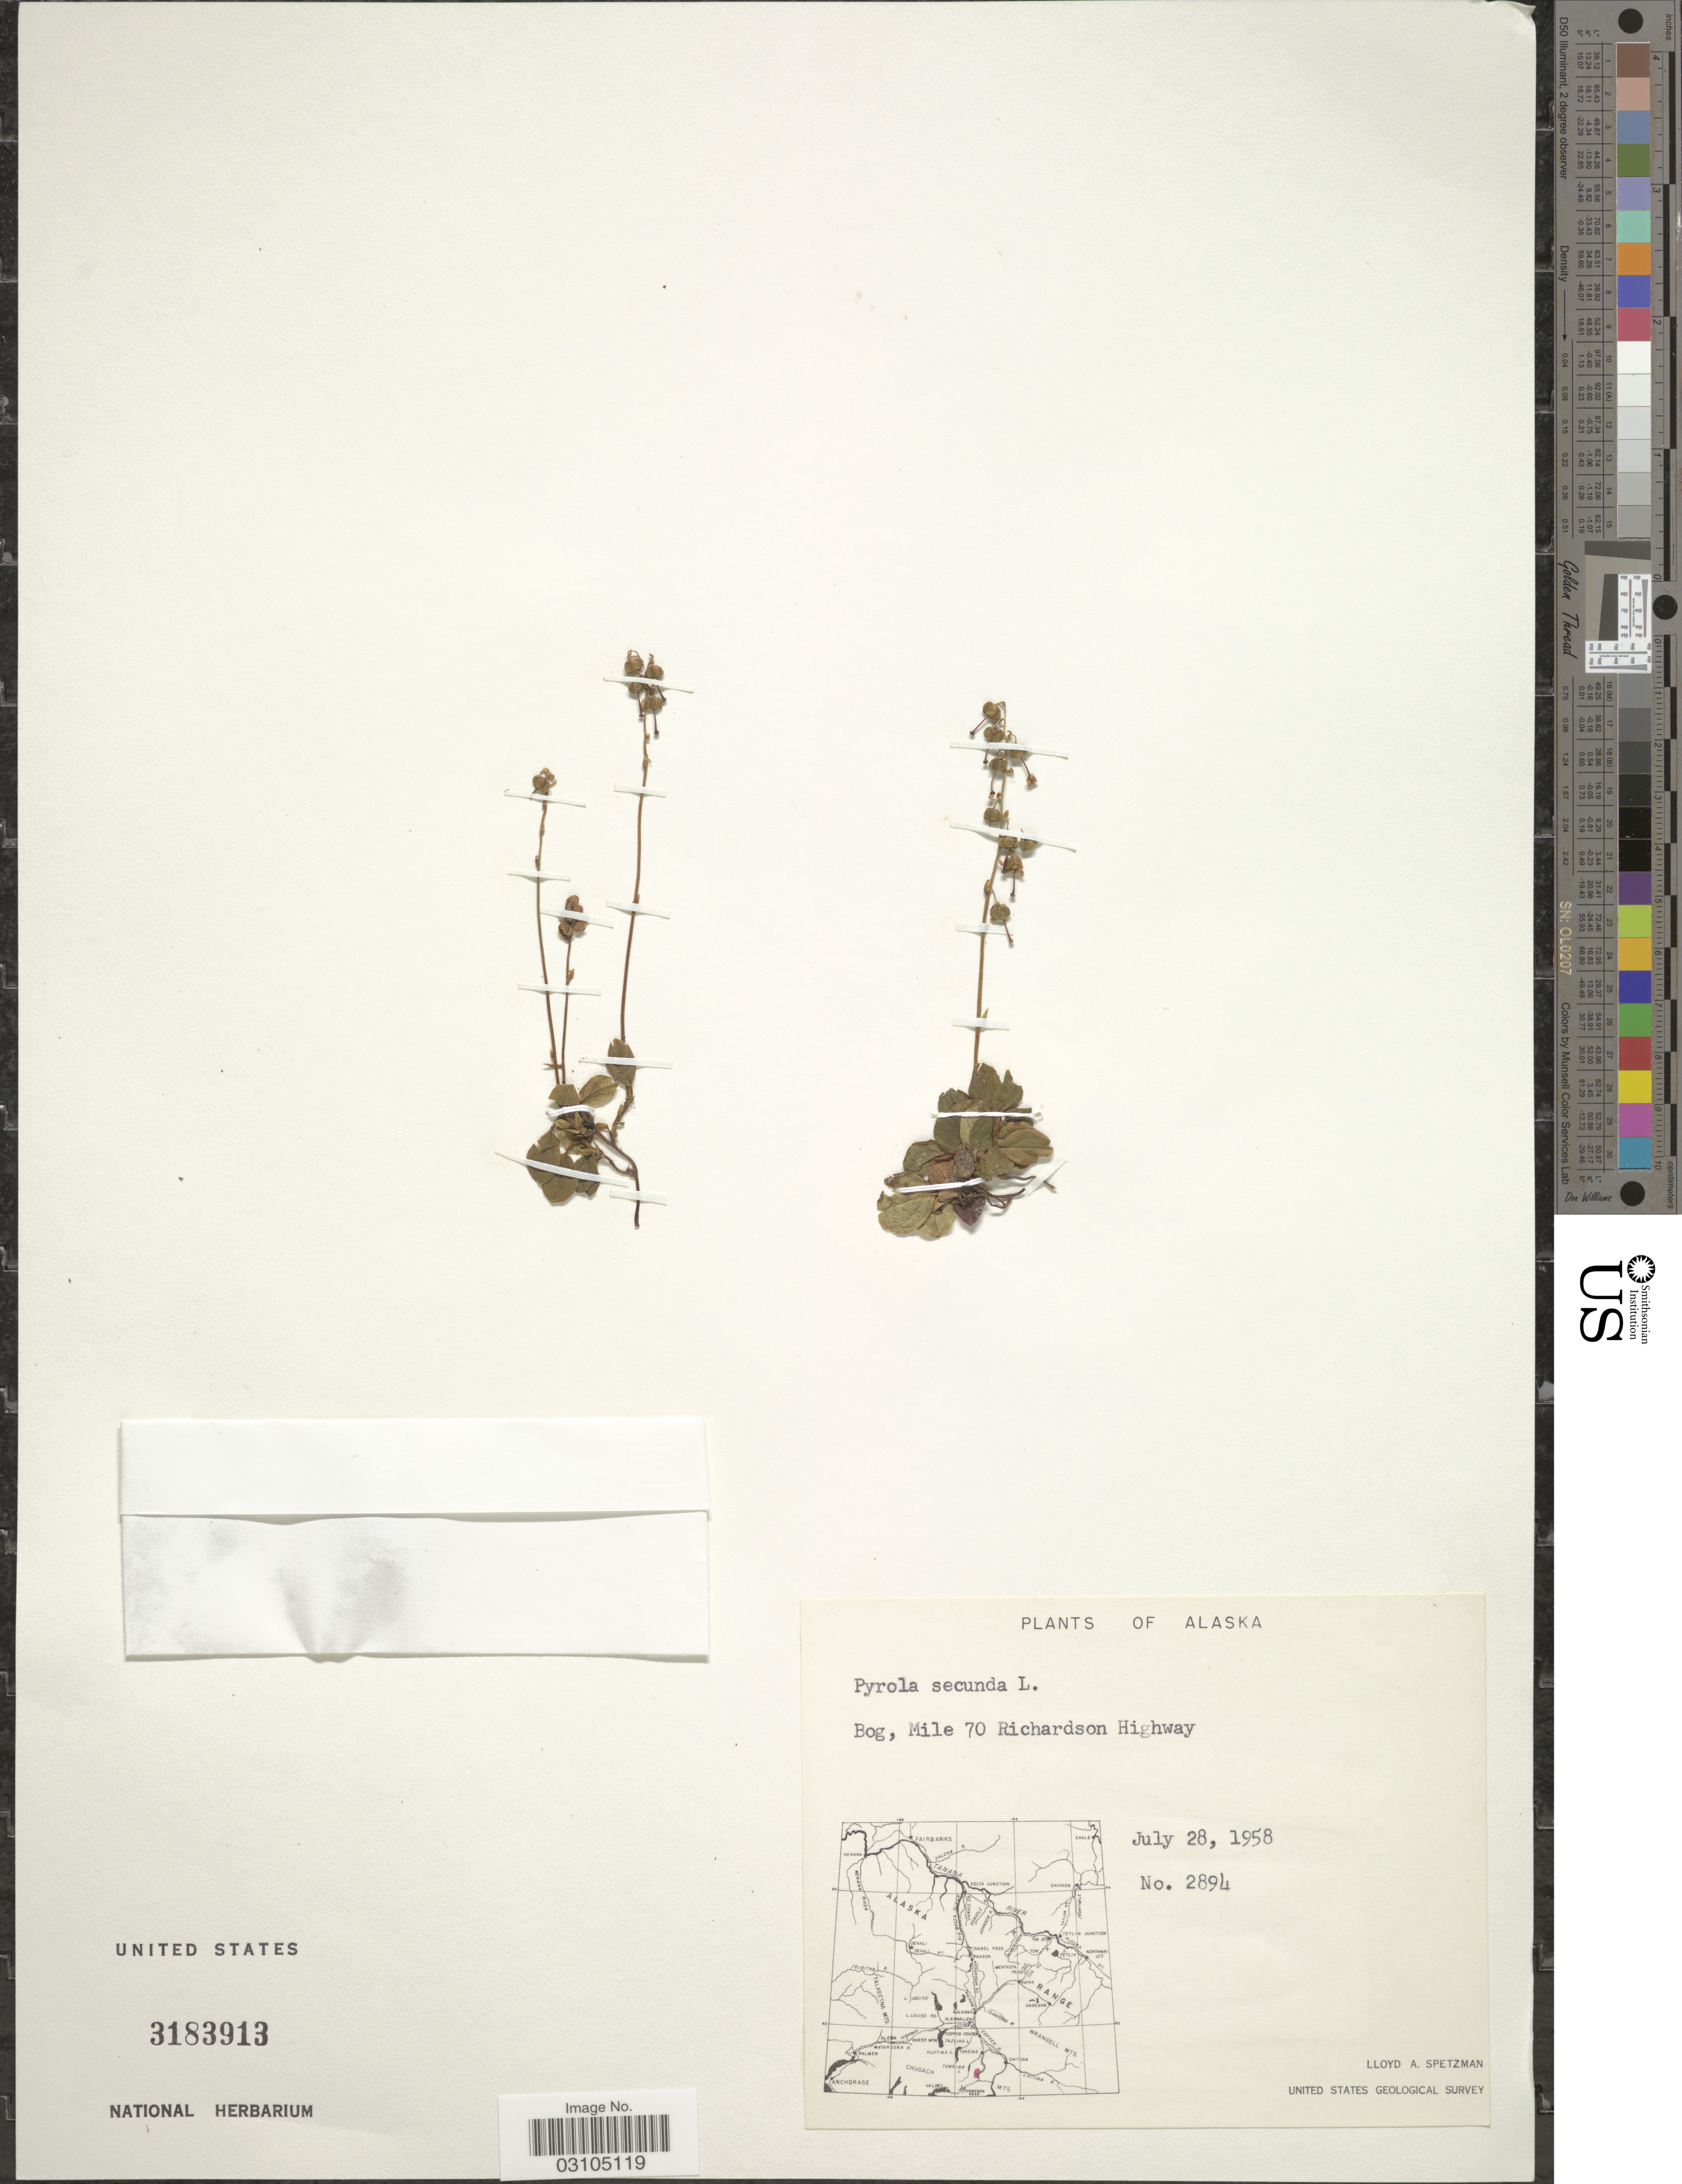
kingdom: Plantae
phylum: Tracheophyta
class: Magnoliopsida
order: Ericales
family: Ericaceae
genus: Orthilia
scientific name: Orthilia secunda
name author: (L.) House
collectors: L. Spetzman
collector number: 2894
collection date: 1958-07-28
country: United States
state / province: Alaska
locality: Bog, Mile 70 Richardson Highway.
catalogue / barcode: US 3183913